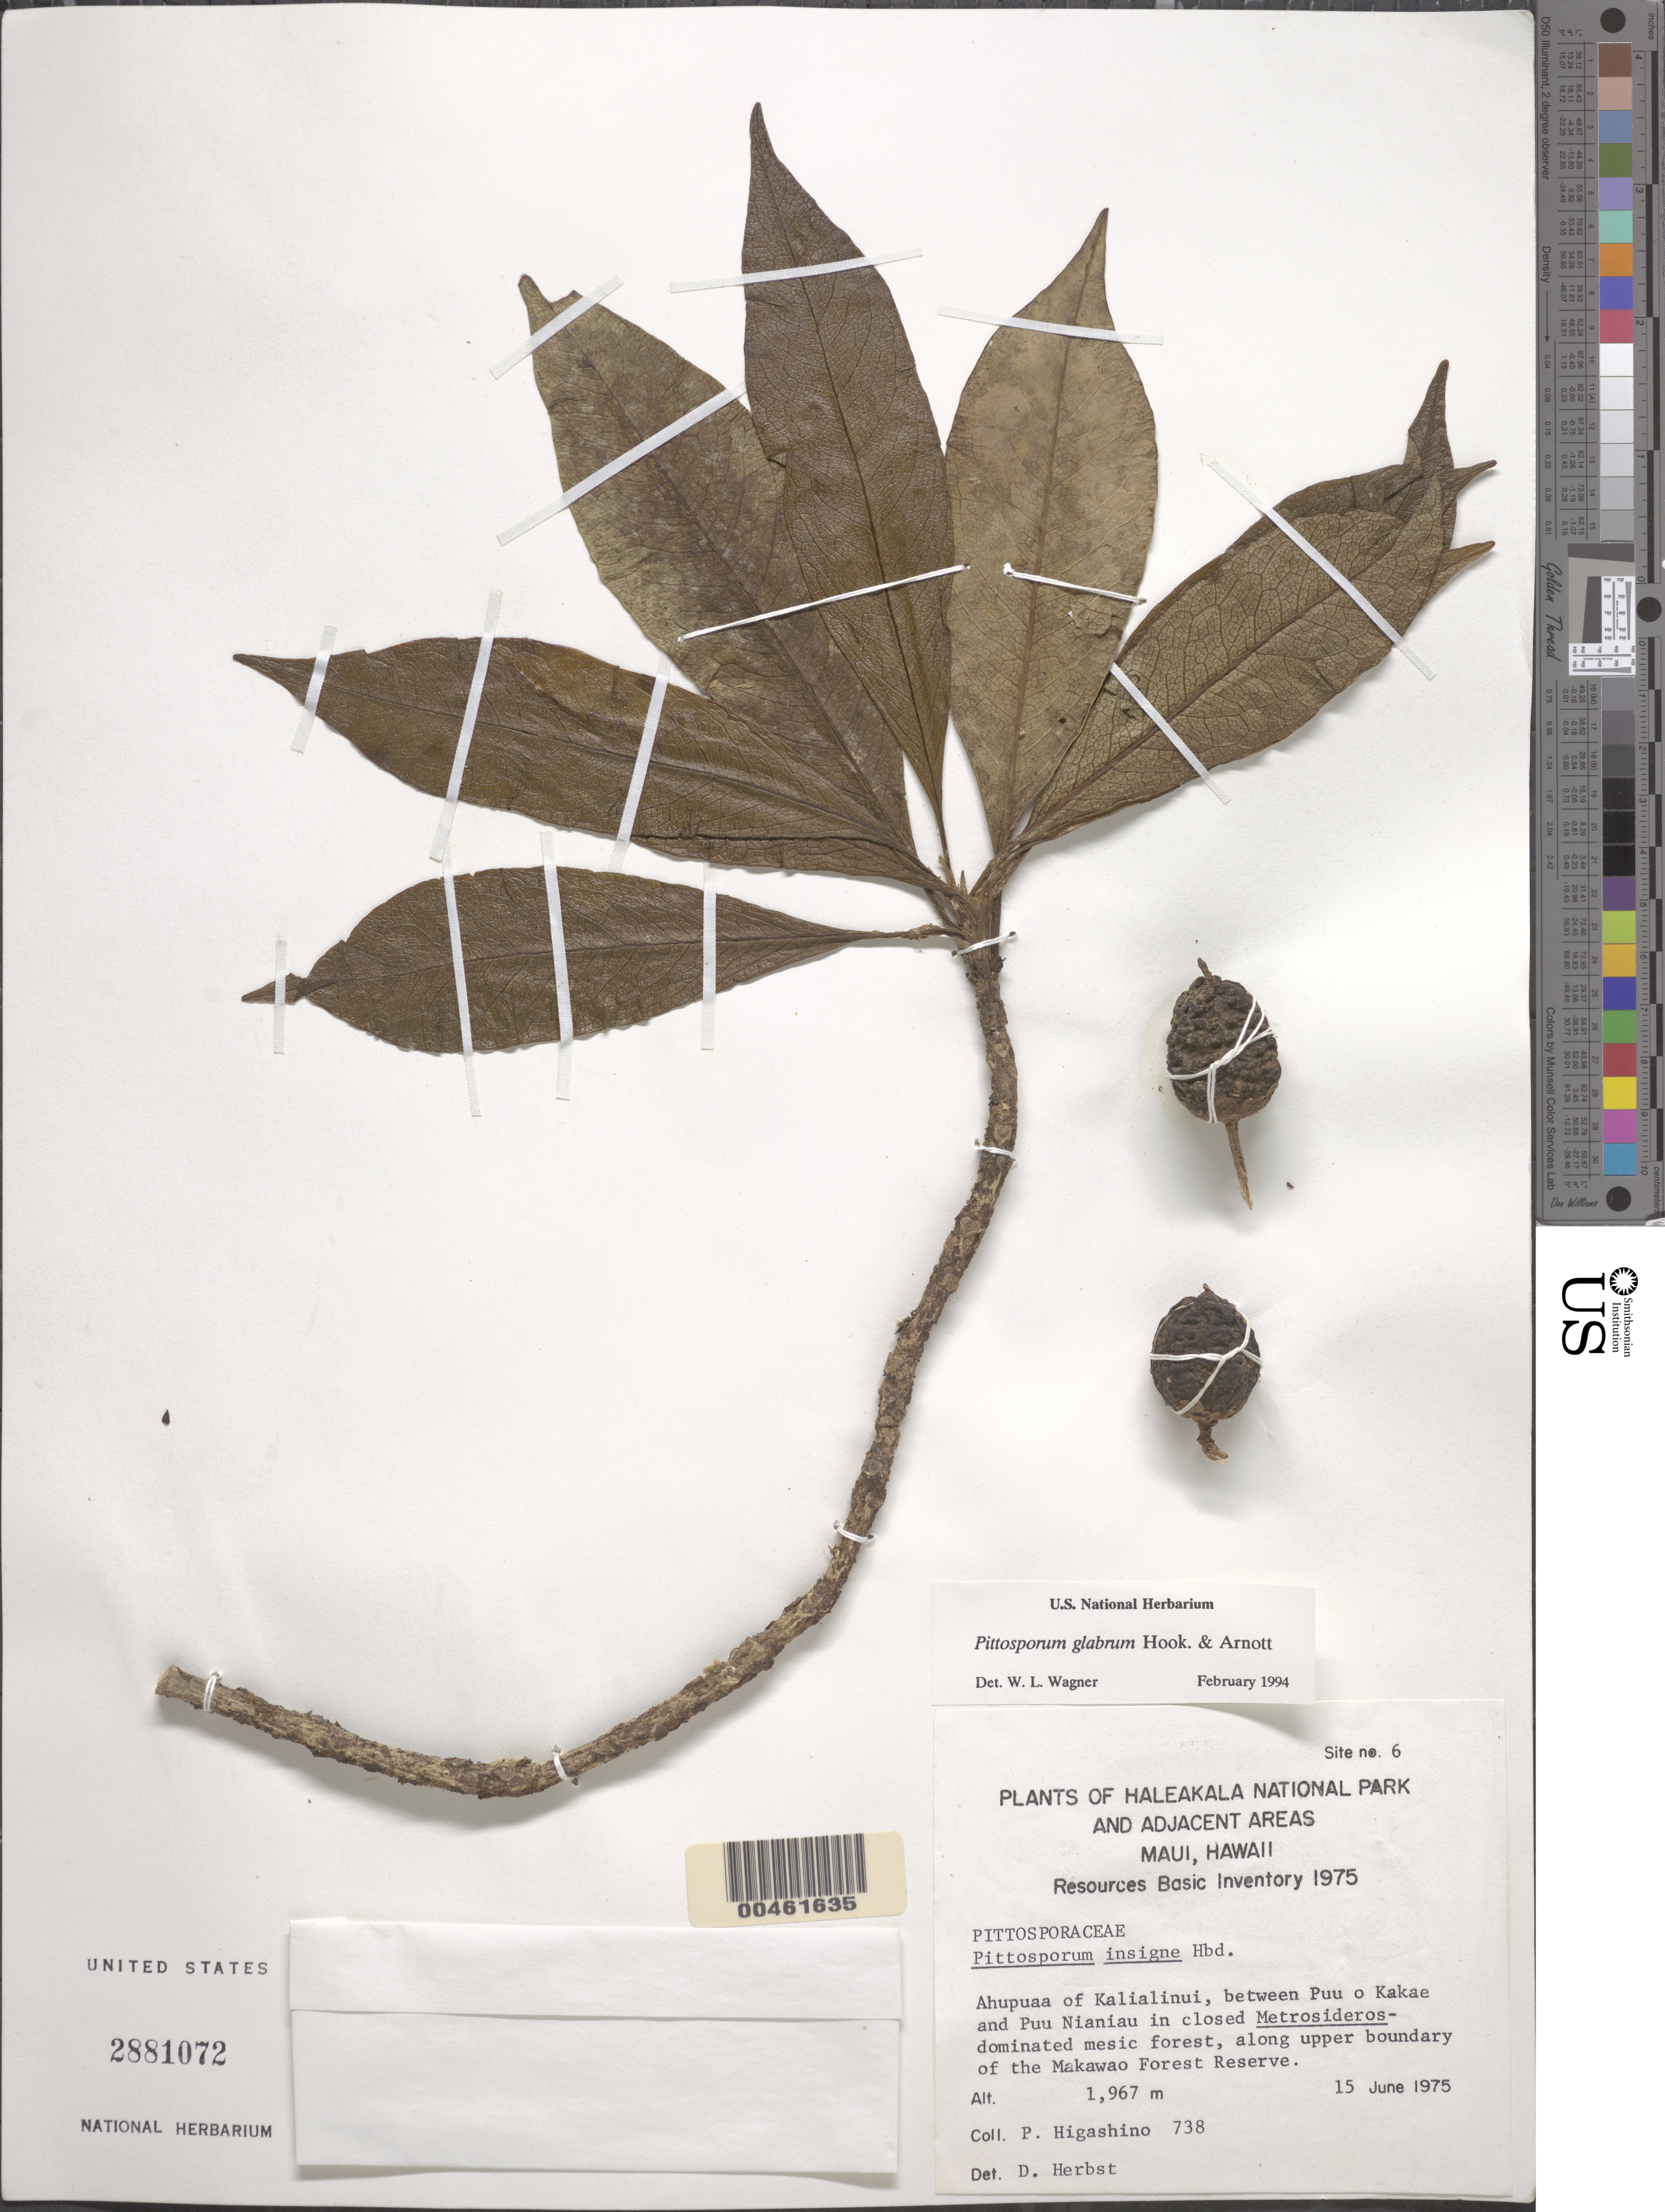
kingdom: Plantae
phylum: Tracheophyta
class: Magnoliopsida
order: Apiales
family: Pittosporaceae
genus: Pittosporum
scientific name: Pittosporum glabrum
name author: Hook. & Arn.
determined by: Wagner, W. L., (BOT), Smithsonian Institution - National Museum of Natural History (UNITED STATES)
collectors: P. Higashino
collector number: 738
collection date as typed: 15 Jun 1975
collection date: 1975-06-15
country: United States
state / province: Hawaii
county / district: Maui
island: Maui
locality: Ahupuaa of Kalialinui, between Puu o Kakae and Puu Nianiau, Haleakala National Park and Adjacent Areas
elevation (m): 1967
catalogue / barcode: US 2881072